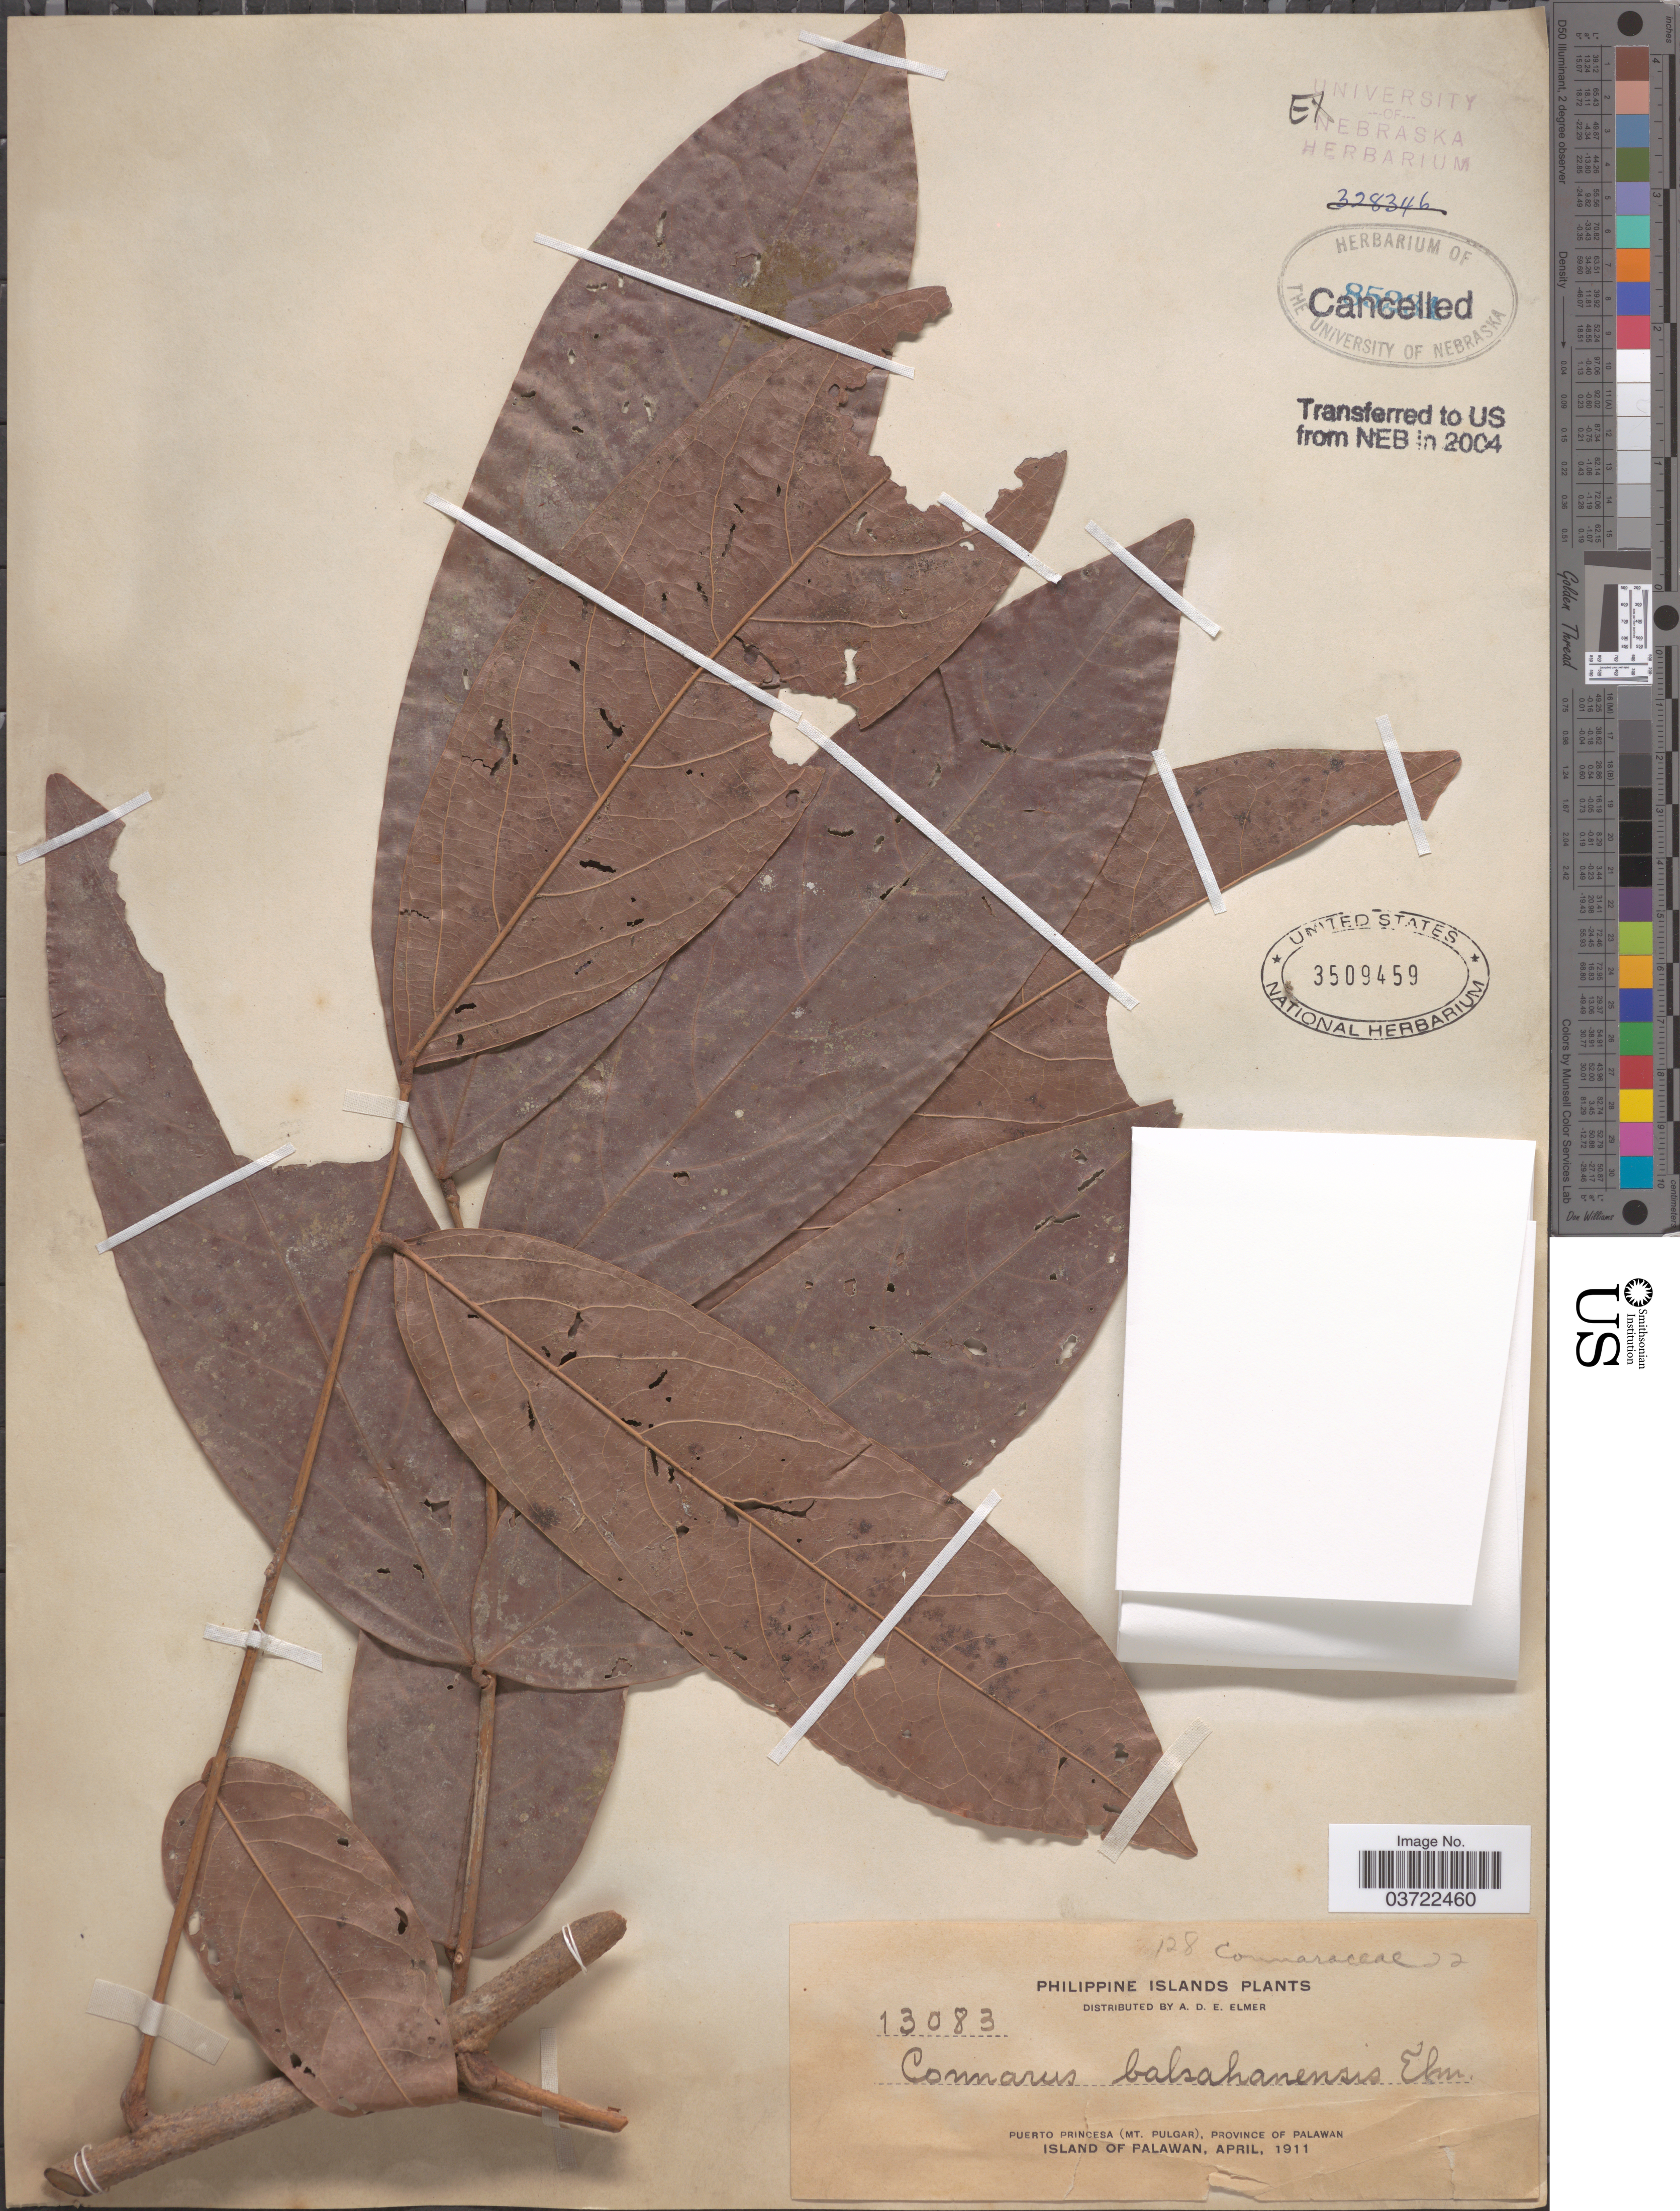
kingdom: Plantae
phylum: Tracheophyta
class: Magnoliopsida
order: Oxalidales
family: Connaraceae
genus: Connarus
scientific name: Connarus balsahanensis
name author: Elmer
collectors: A. D. E. Elmer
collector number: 13083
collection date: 1911-04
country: Philippines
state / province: Mimaropa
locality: Philippine Islands. Puerto Princesa (Mt. Pulgar), Province of Palawan. Island of Palawan.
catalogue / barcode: US 3509459